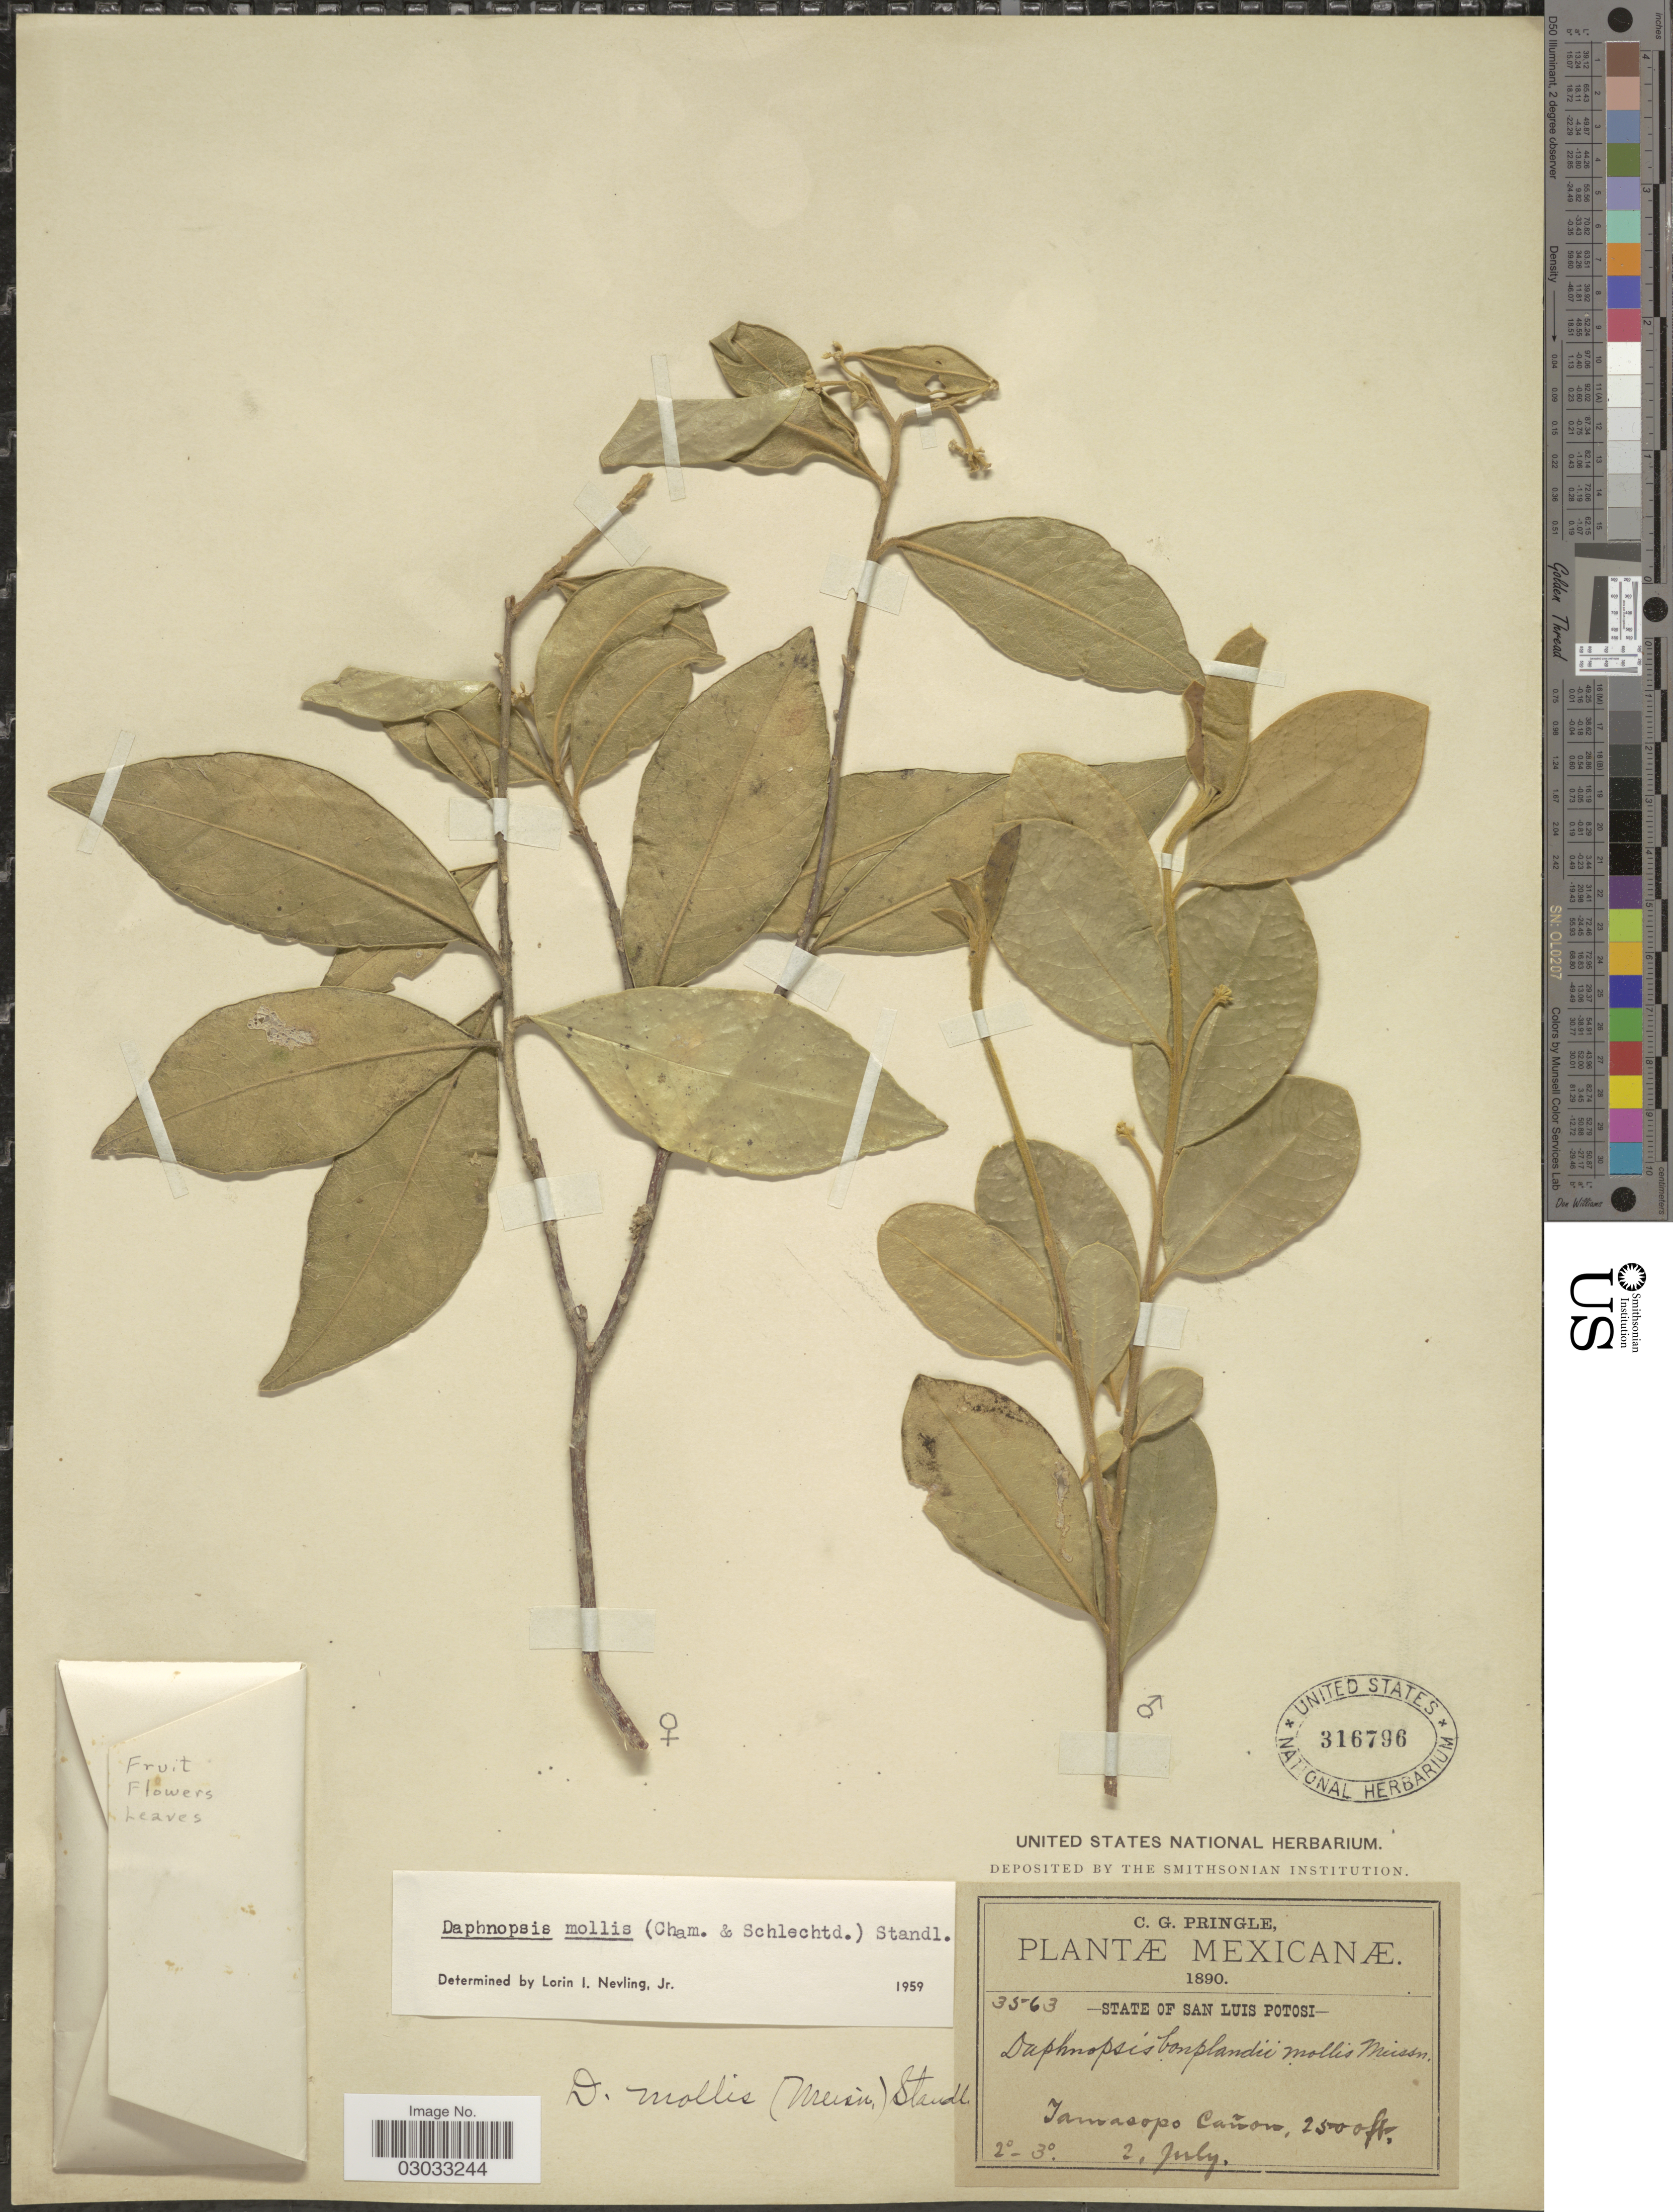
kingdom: Plantae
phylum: Tracheophyta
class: Magnoliopsida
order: Malvales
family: Thymelaeaceae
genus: Daphnopsis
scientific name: Daphnopsis mollis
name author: (Schltdl. & Cham.) Standl.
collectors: C. G. Pringle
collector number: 3563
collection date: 1890-07-02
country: Mexico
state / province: San Luis Potosí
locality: Tamasopo Cañon.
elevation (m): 762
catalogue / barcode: US 316796